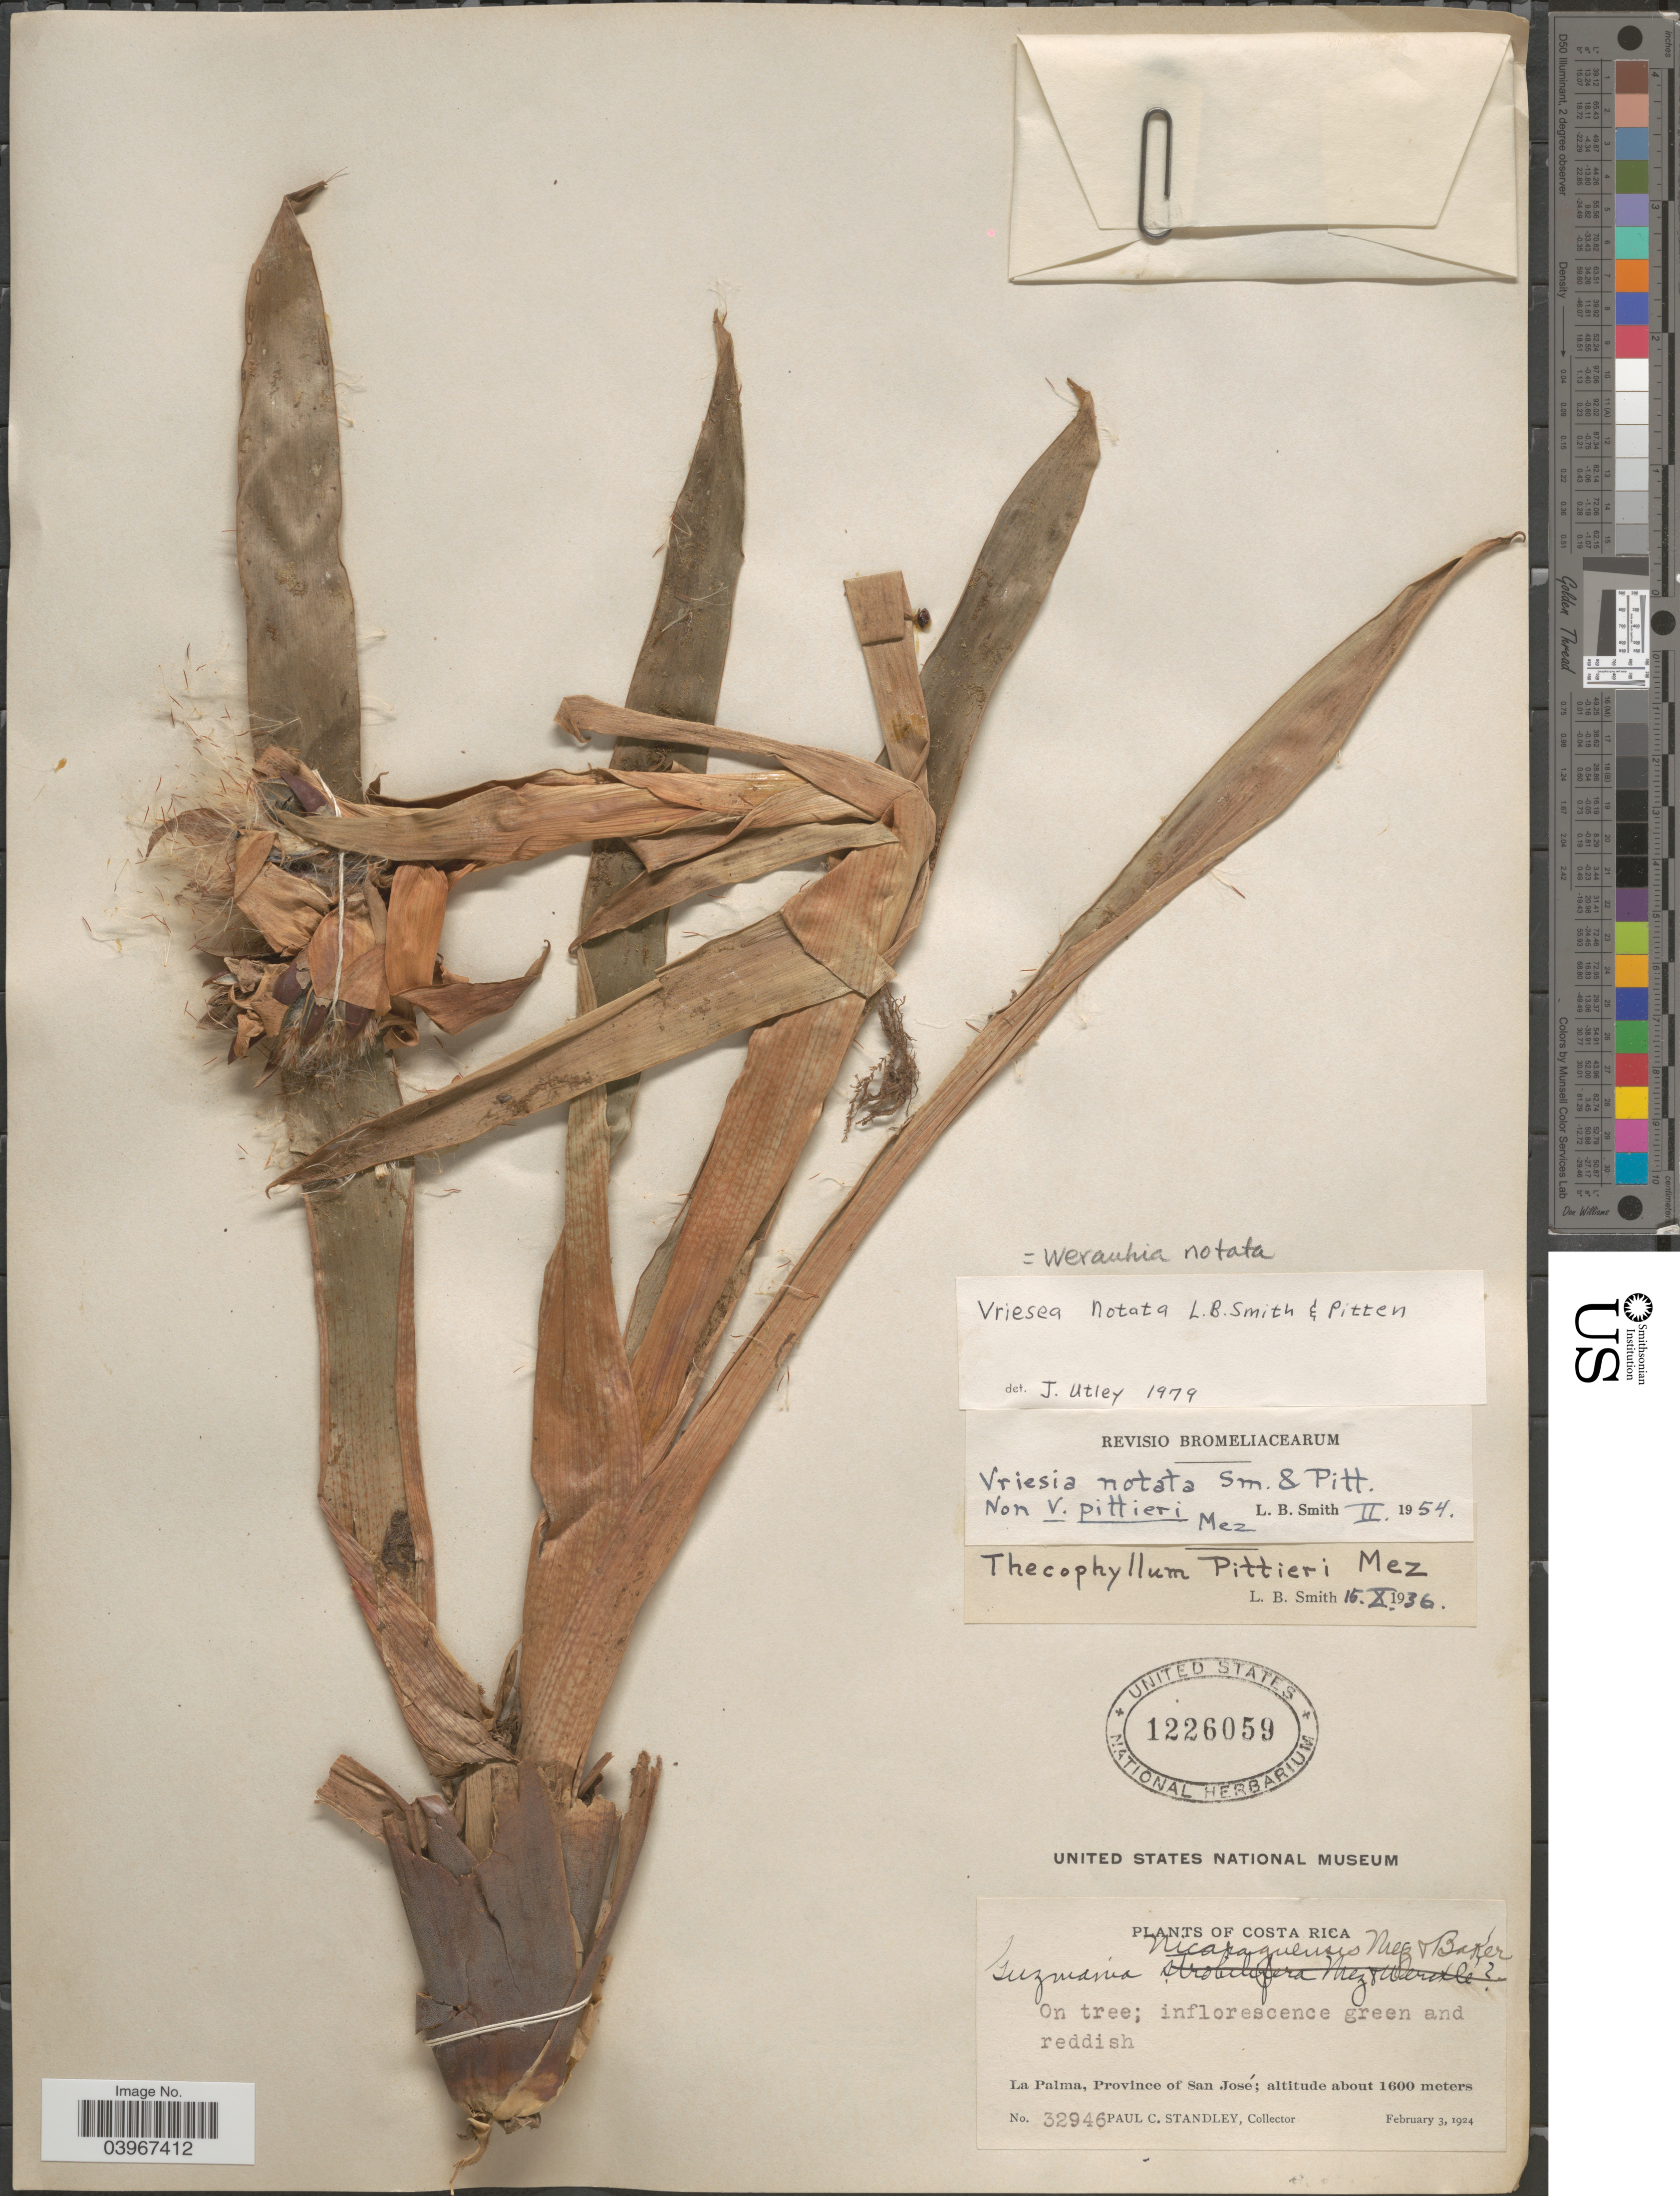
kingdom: Plantae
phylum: Tracheophyta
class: Liliopsida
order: Poales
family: Bromeliaceae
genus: Werauhia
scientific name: Werauhia notata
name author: (L.B. Sm. & Pittendr.) J.R. Grant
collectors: P. C. Standley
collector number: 32946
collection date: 1924-02-03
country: Costa Rica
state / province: San José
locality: La Palma.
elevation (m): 1600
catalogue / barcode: US 1226059